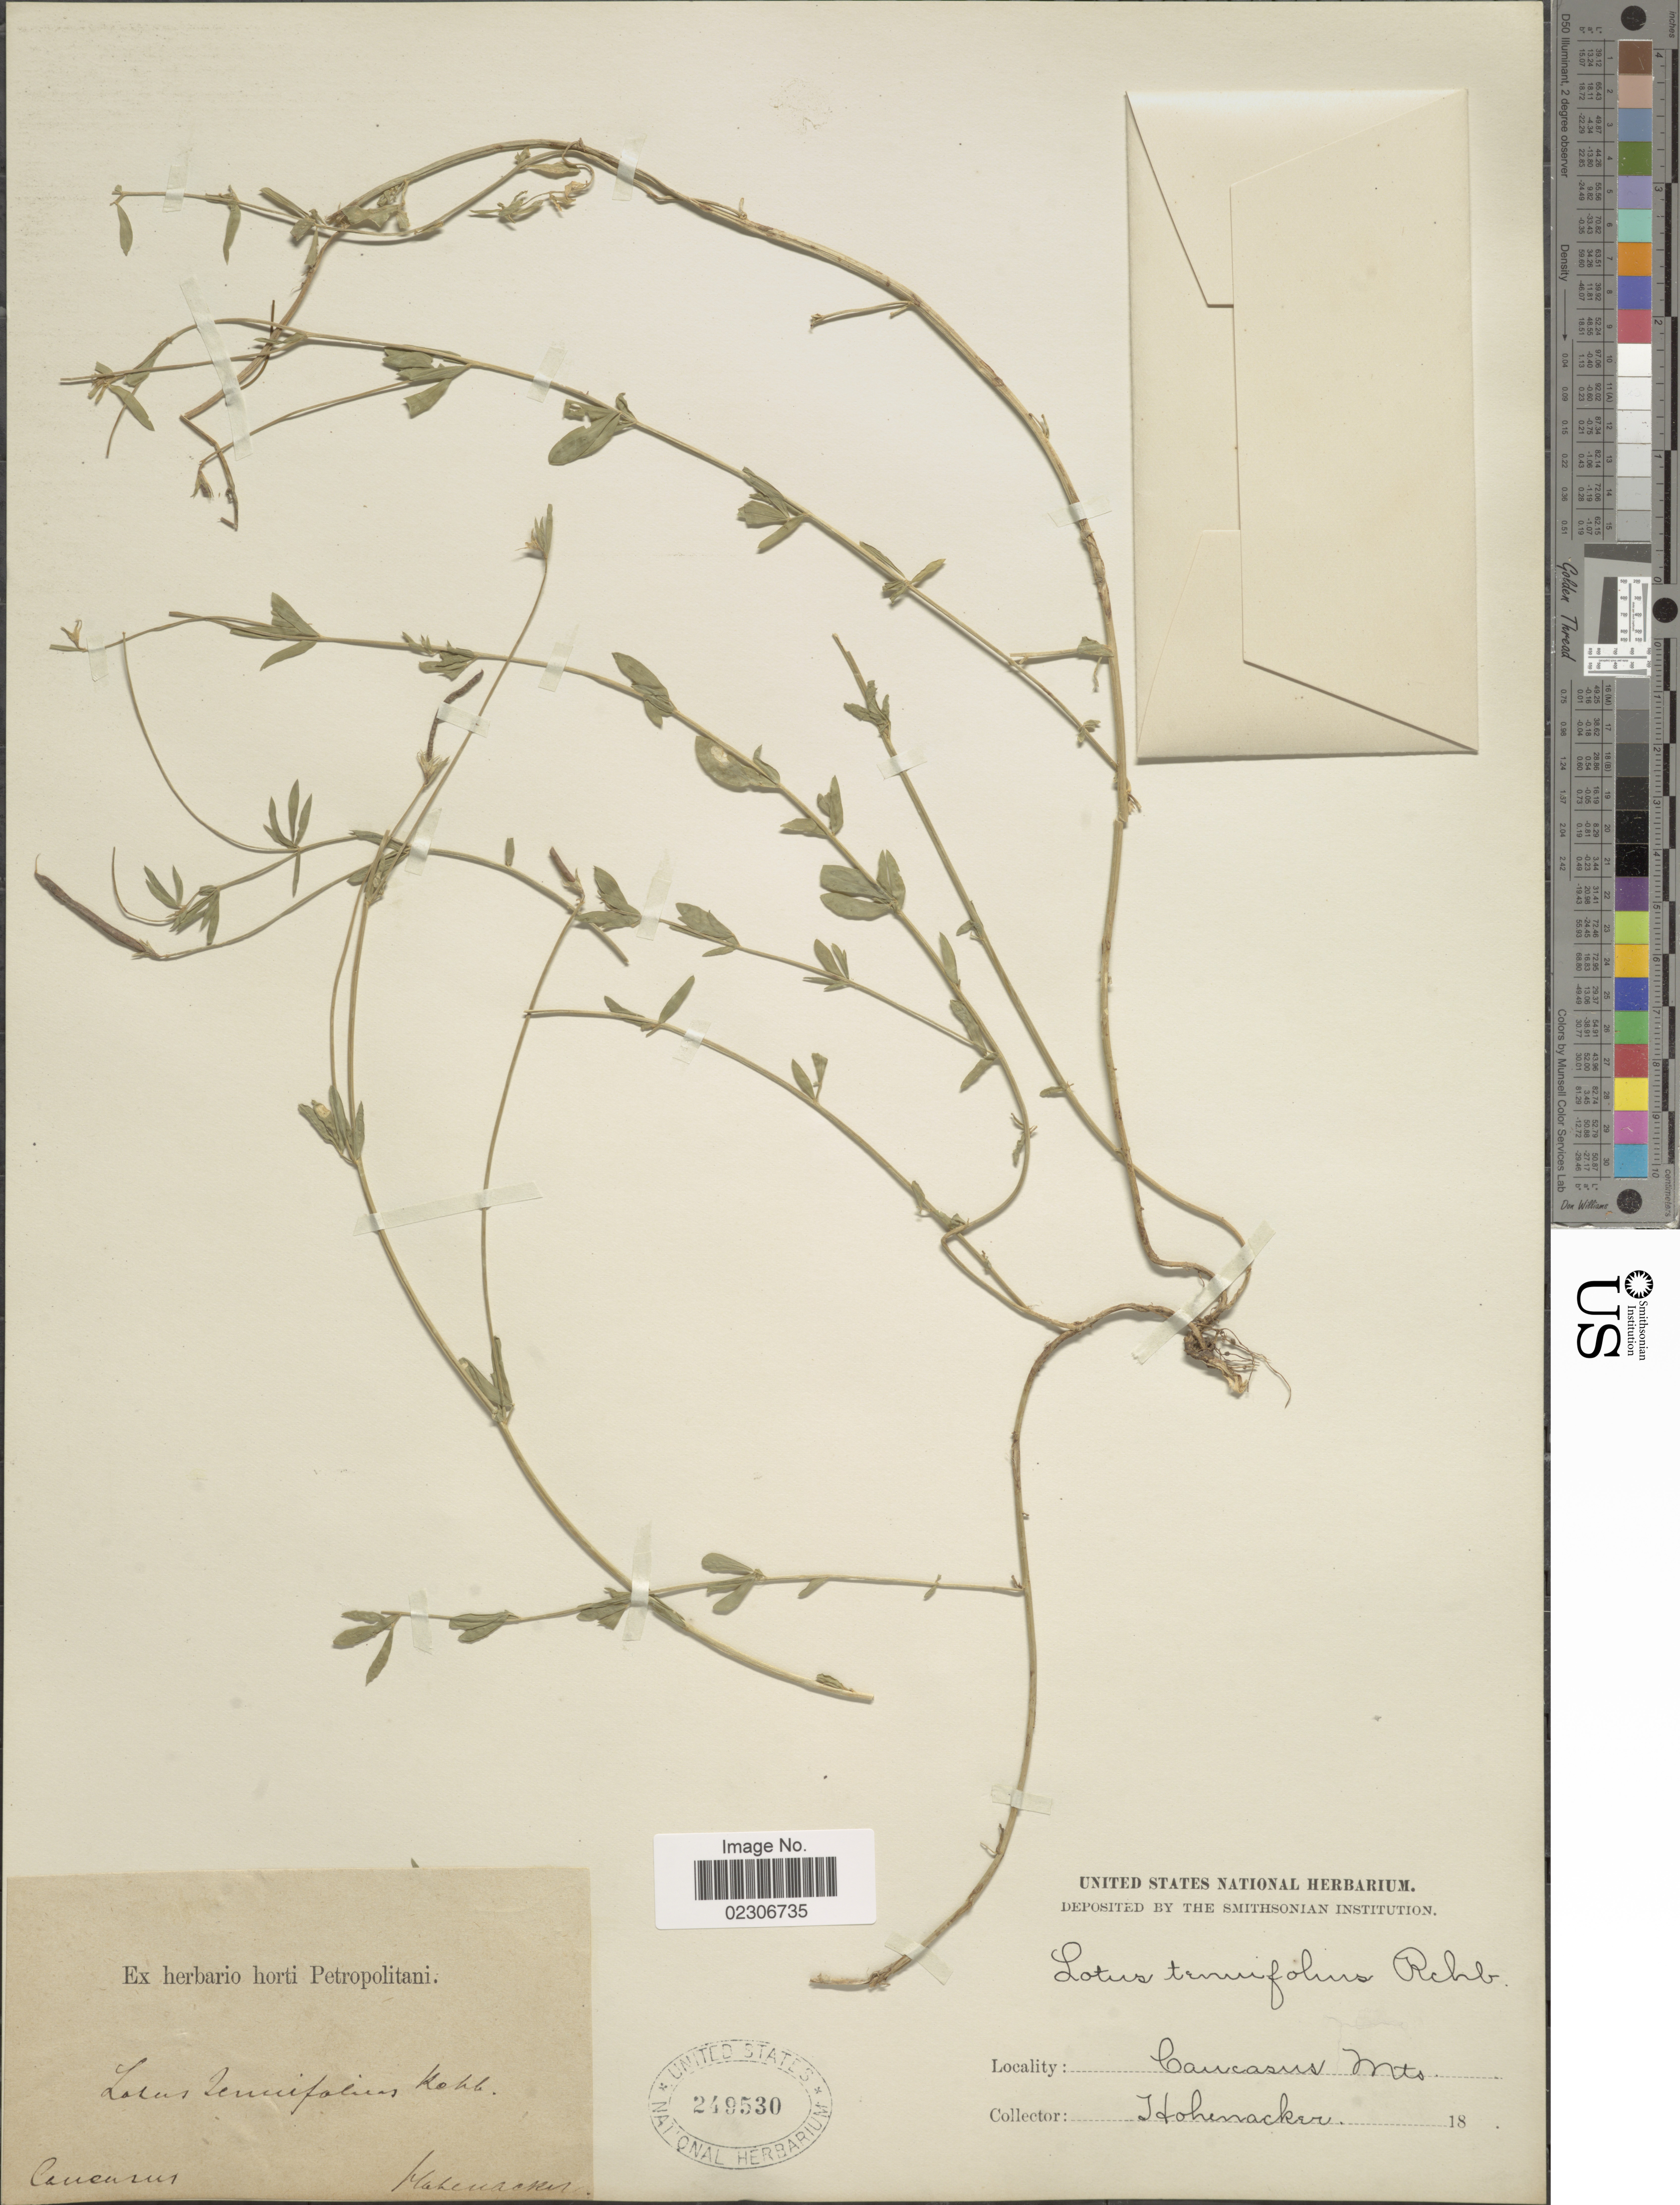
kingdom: Plantae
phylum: Tracheophyta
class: Magnoliopsida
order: Fabales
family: Fabaceae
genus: Lotus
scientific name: Lotus tenuifolius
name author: Rchb.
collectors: Hohenacker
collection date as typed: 18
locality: Caucasus. Mts.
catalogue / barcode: US 249530